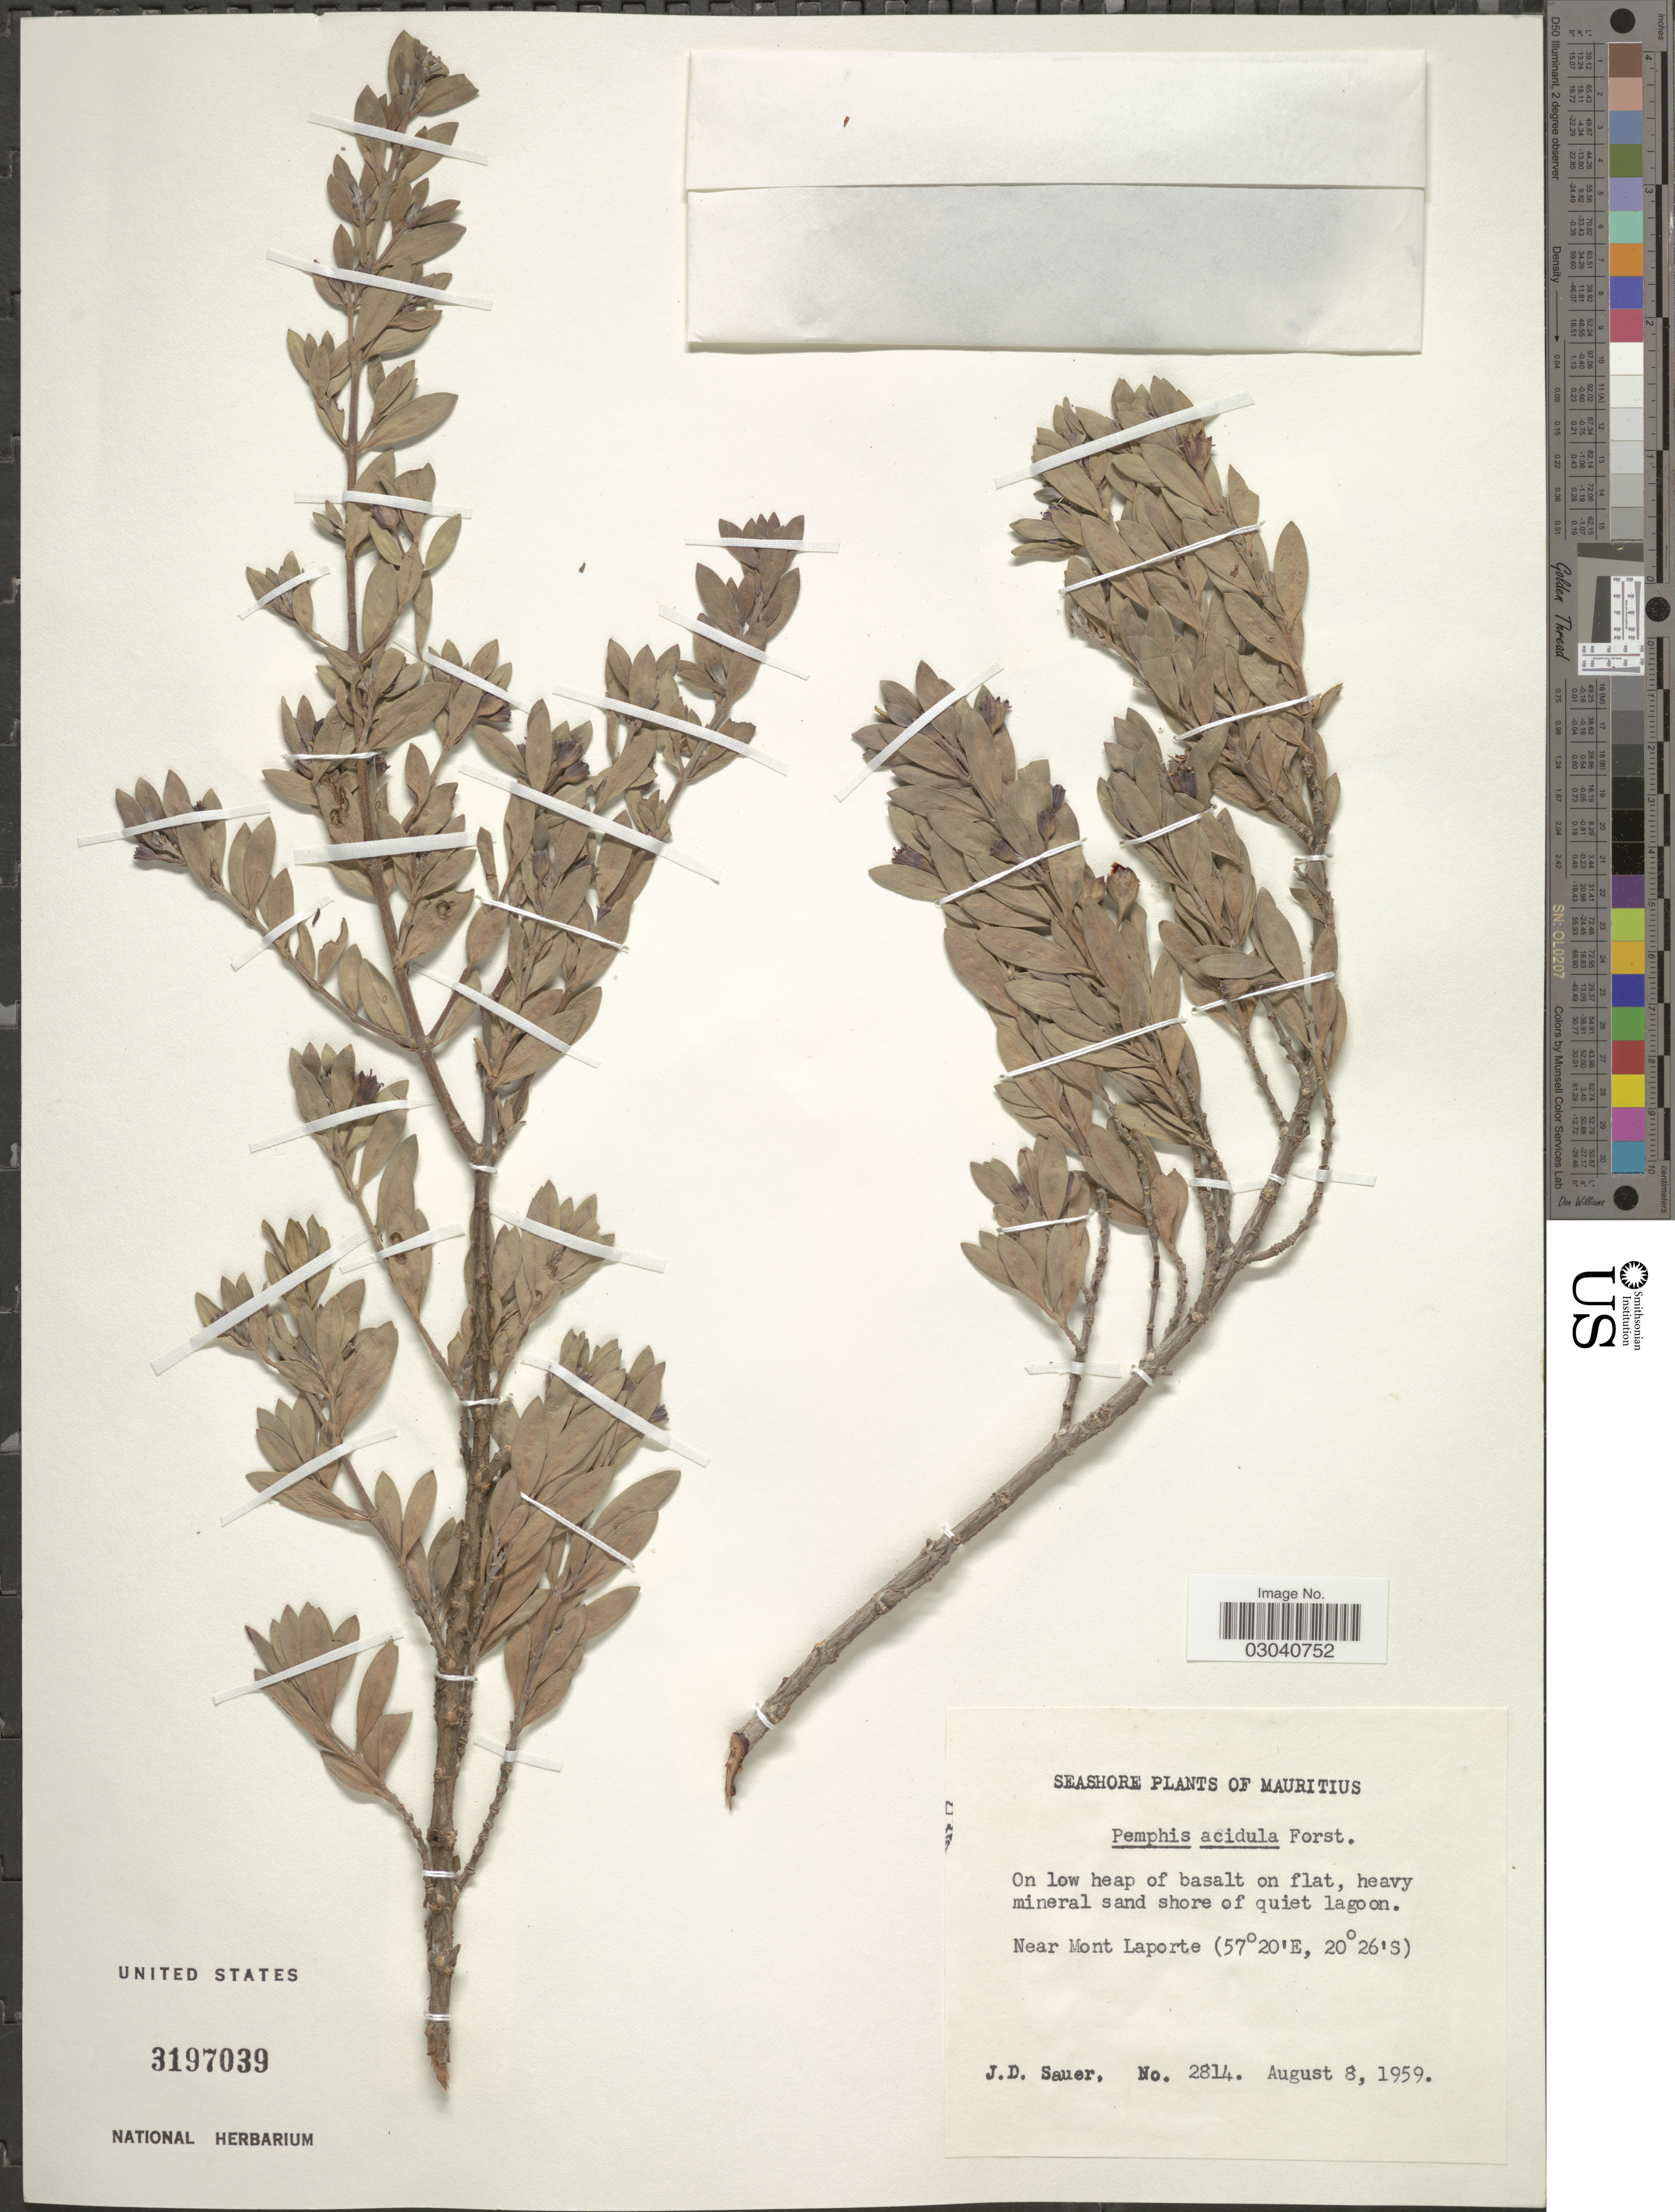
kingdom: Plantae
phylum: Tracheophyta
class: Magnoliopsida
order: Myrtales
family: Lythraceae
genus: Pemphis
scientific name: Pemphis acidula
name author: J.R. Forst. & G. Forst.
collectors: J. D. Sauer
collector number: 2814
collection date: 1959-08-08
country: Mauritius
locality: Near Mont Laporte.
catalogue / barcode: US 3197039